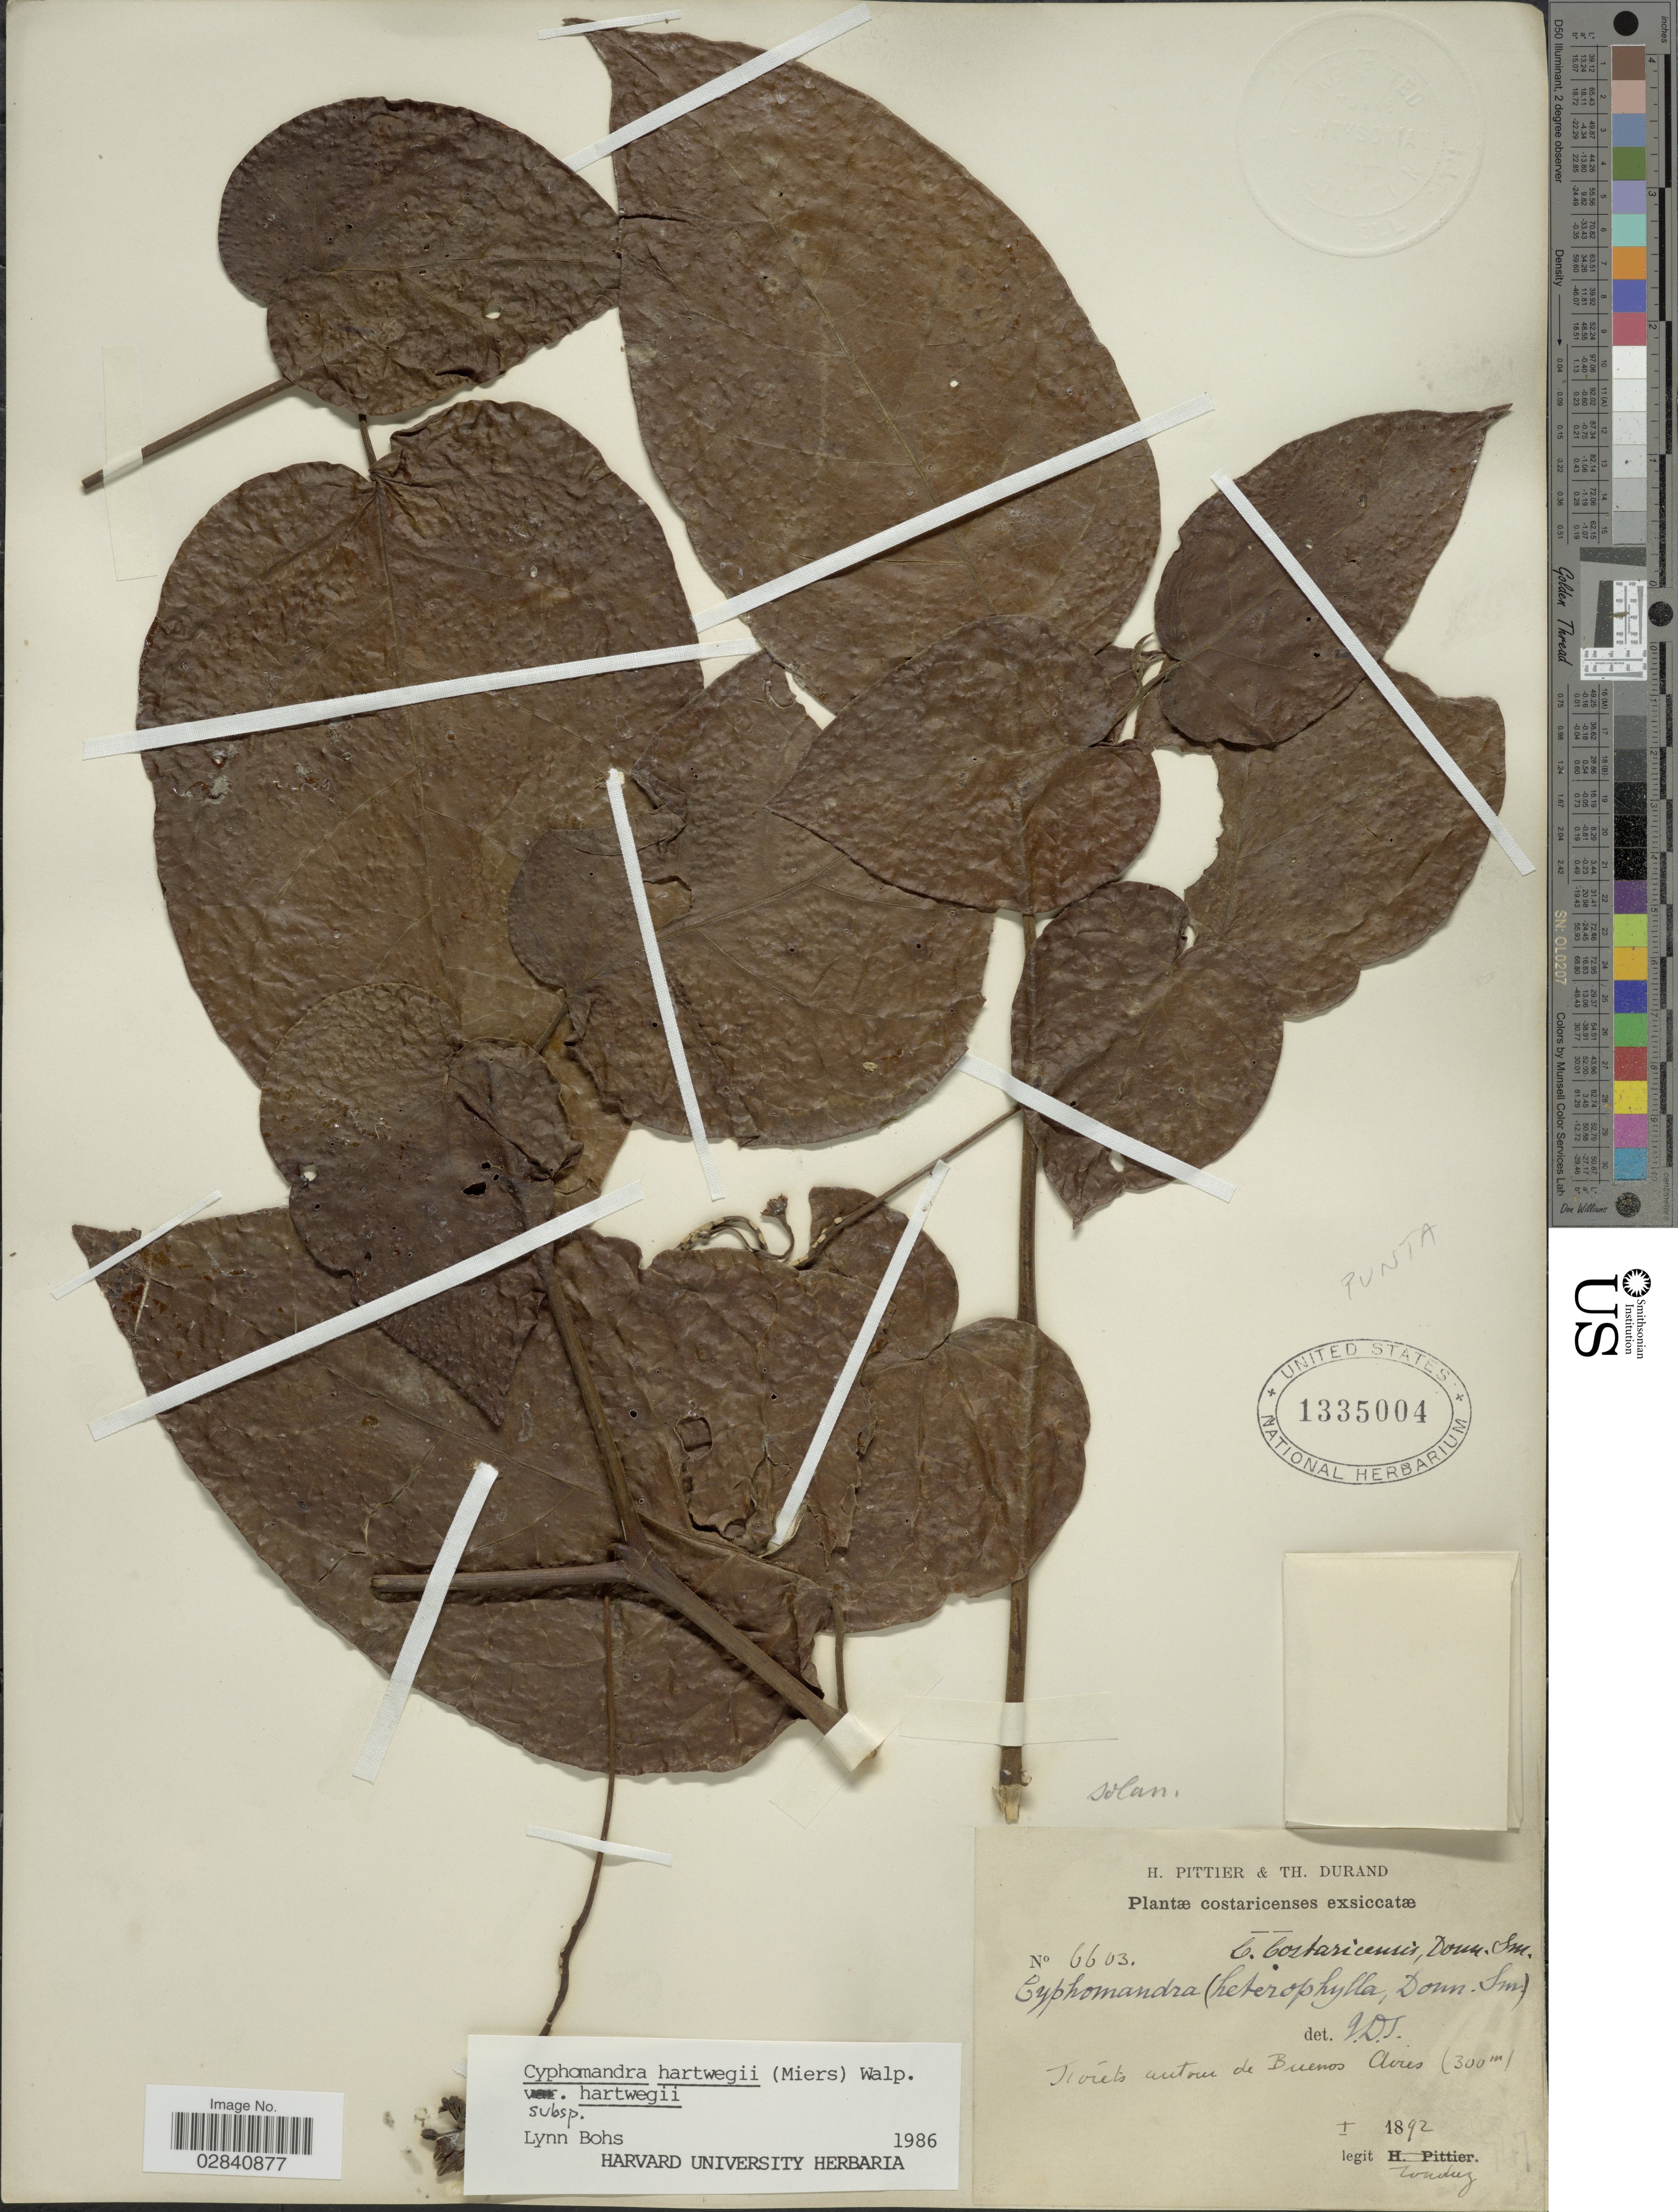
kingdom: Plantae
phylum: Tracheophyta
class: Magnoliopsida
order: Solanales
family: Solanaceae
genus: Cyphomandra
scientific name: Cyphomandra hartwegii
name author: (Miers) Sendtn. ex Walp.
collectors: Tonduz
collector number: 6603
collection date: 1892-01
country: Costa Rica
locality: Tivéts autom de Buenos Aires. Punta.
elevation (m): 300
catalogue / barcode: US 1335004